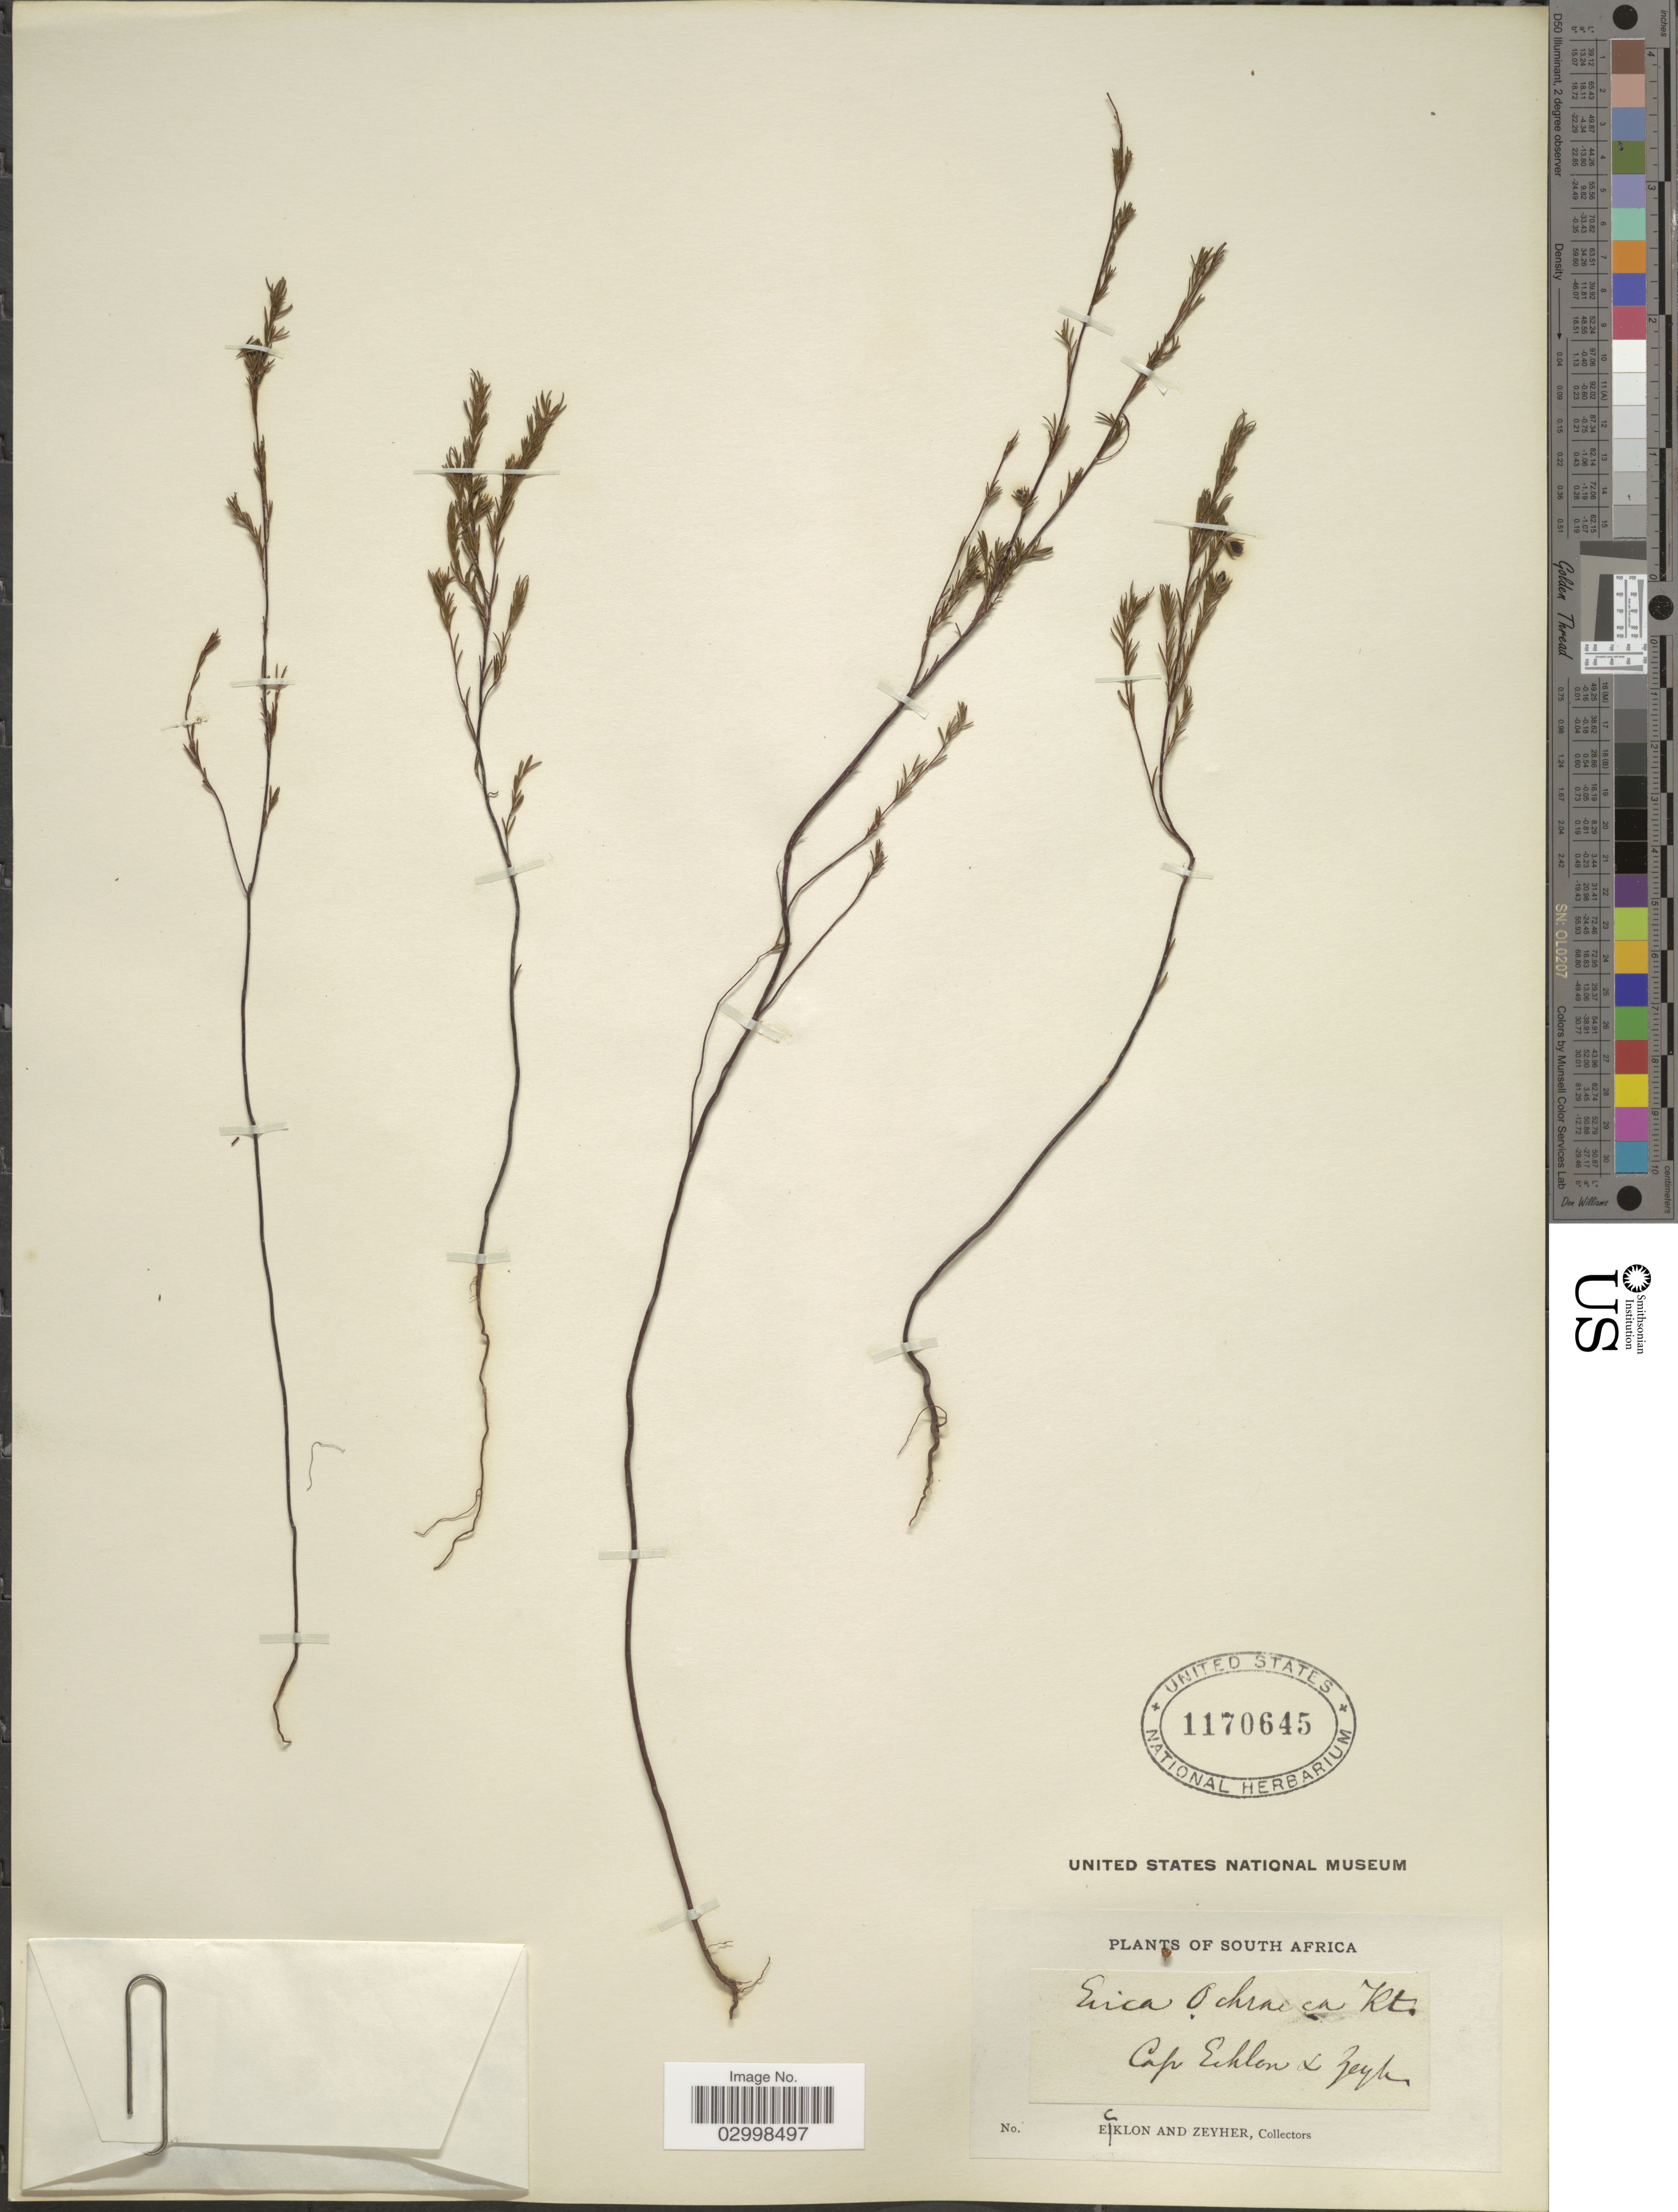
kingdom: Plantae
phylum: Tracheophyta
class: Magnoliopsida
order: Ericales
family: Ericaceae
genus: Erica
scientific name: Erica ochracea Klotzsch ined.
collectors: -. Ecklon & -. Zeyher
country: South Africa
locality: Cap.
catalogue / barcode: US 1170645